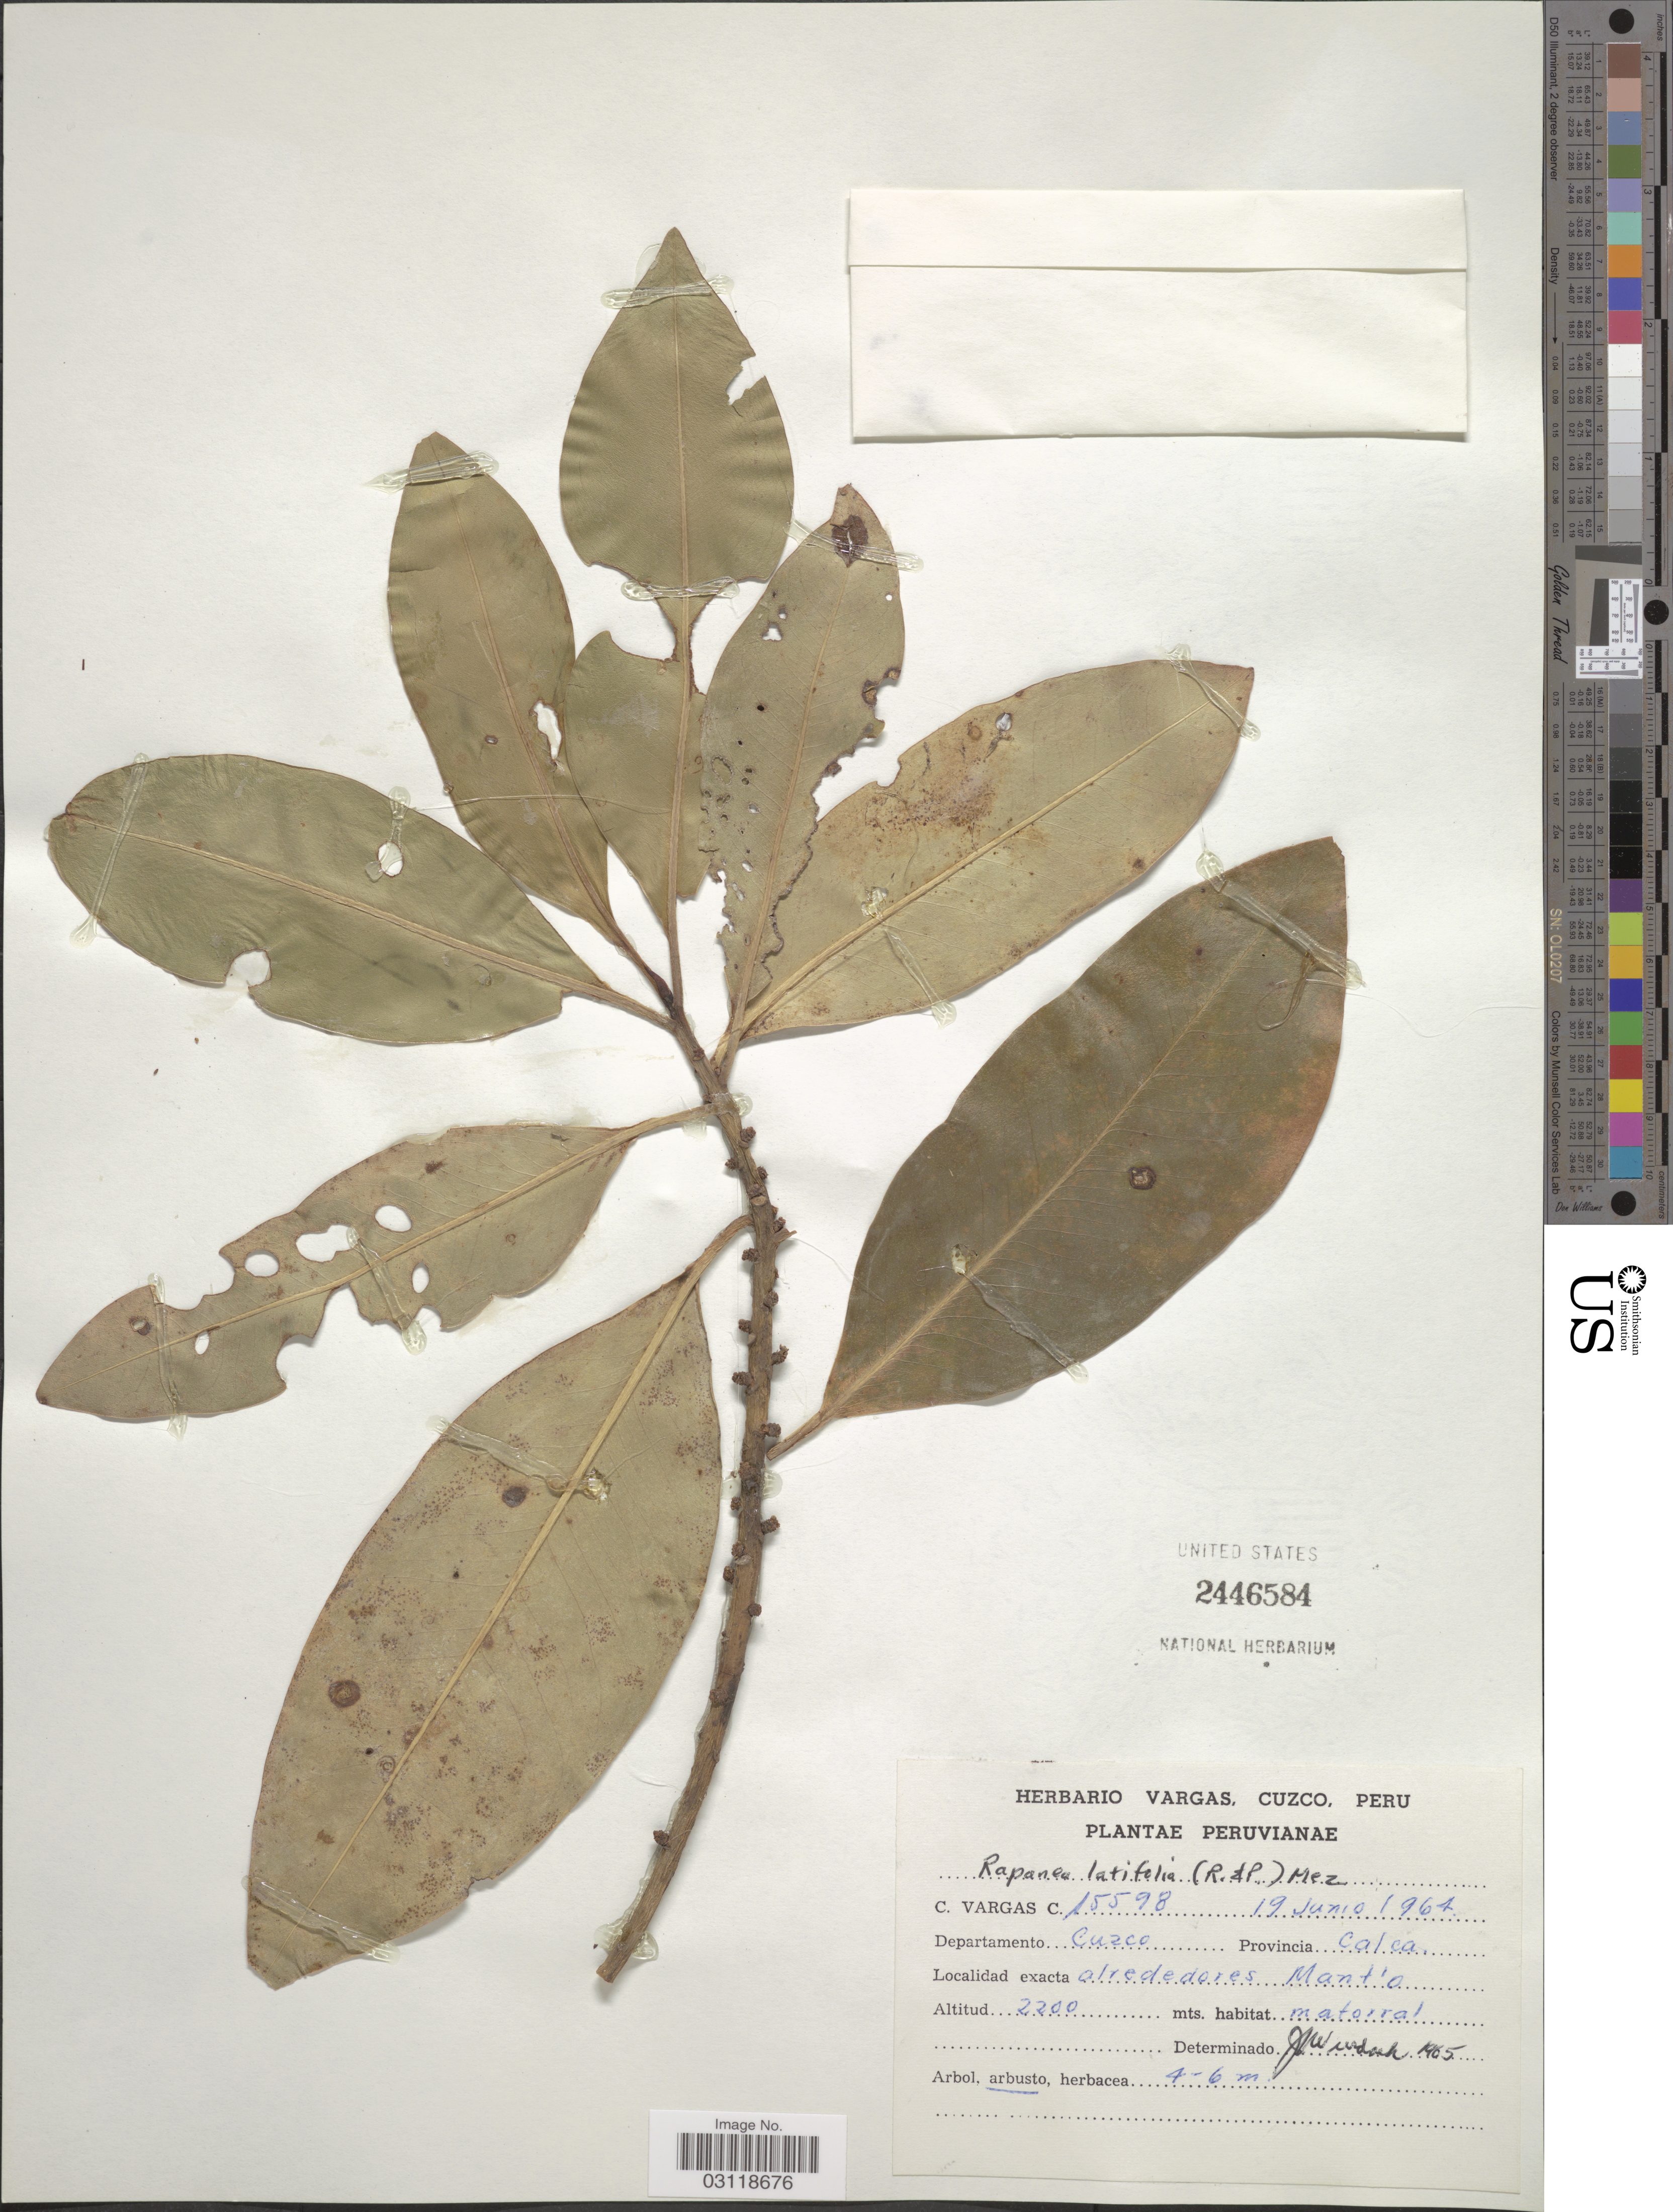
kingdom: Plantae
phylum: Tracheophyta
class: Magnoliopsida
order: Ericales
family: Primulaceae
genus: Rapanea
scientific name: Rapanea latifolia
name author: (Ruiz & Pav.) Mez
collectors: C. Vargas Calderón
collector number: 15598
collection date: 1964-06-19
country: Peru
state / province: Cusco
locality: Departamento Cuzco. Provincia Calca. Alrededores Mant'o.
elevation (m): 2200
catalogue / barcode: US 2446584